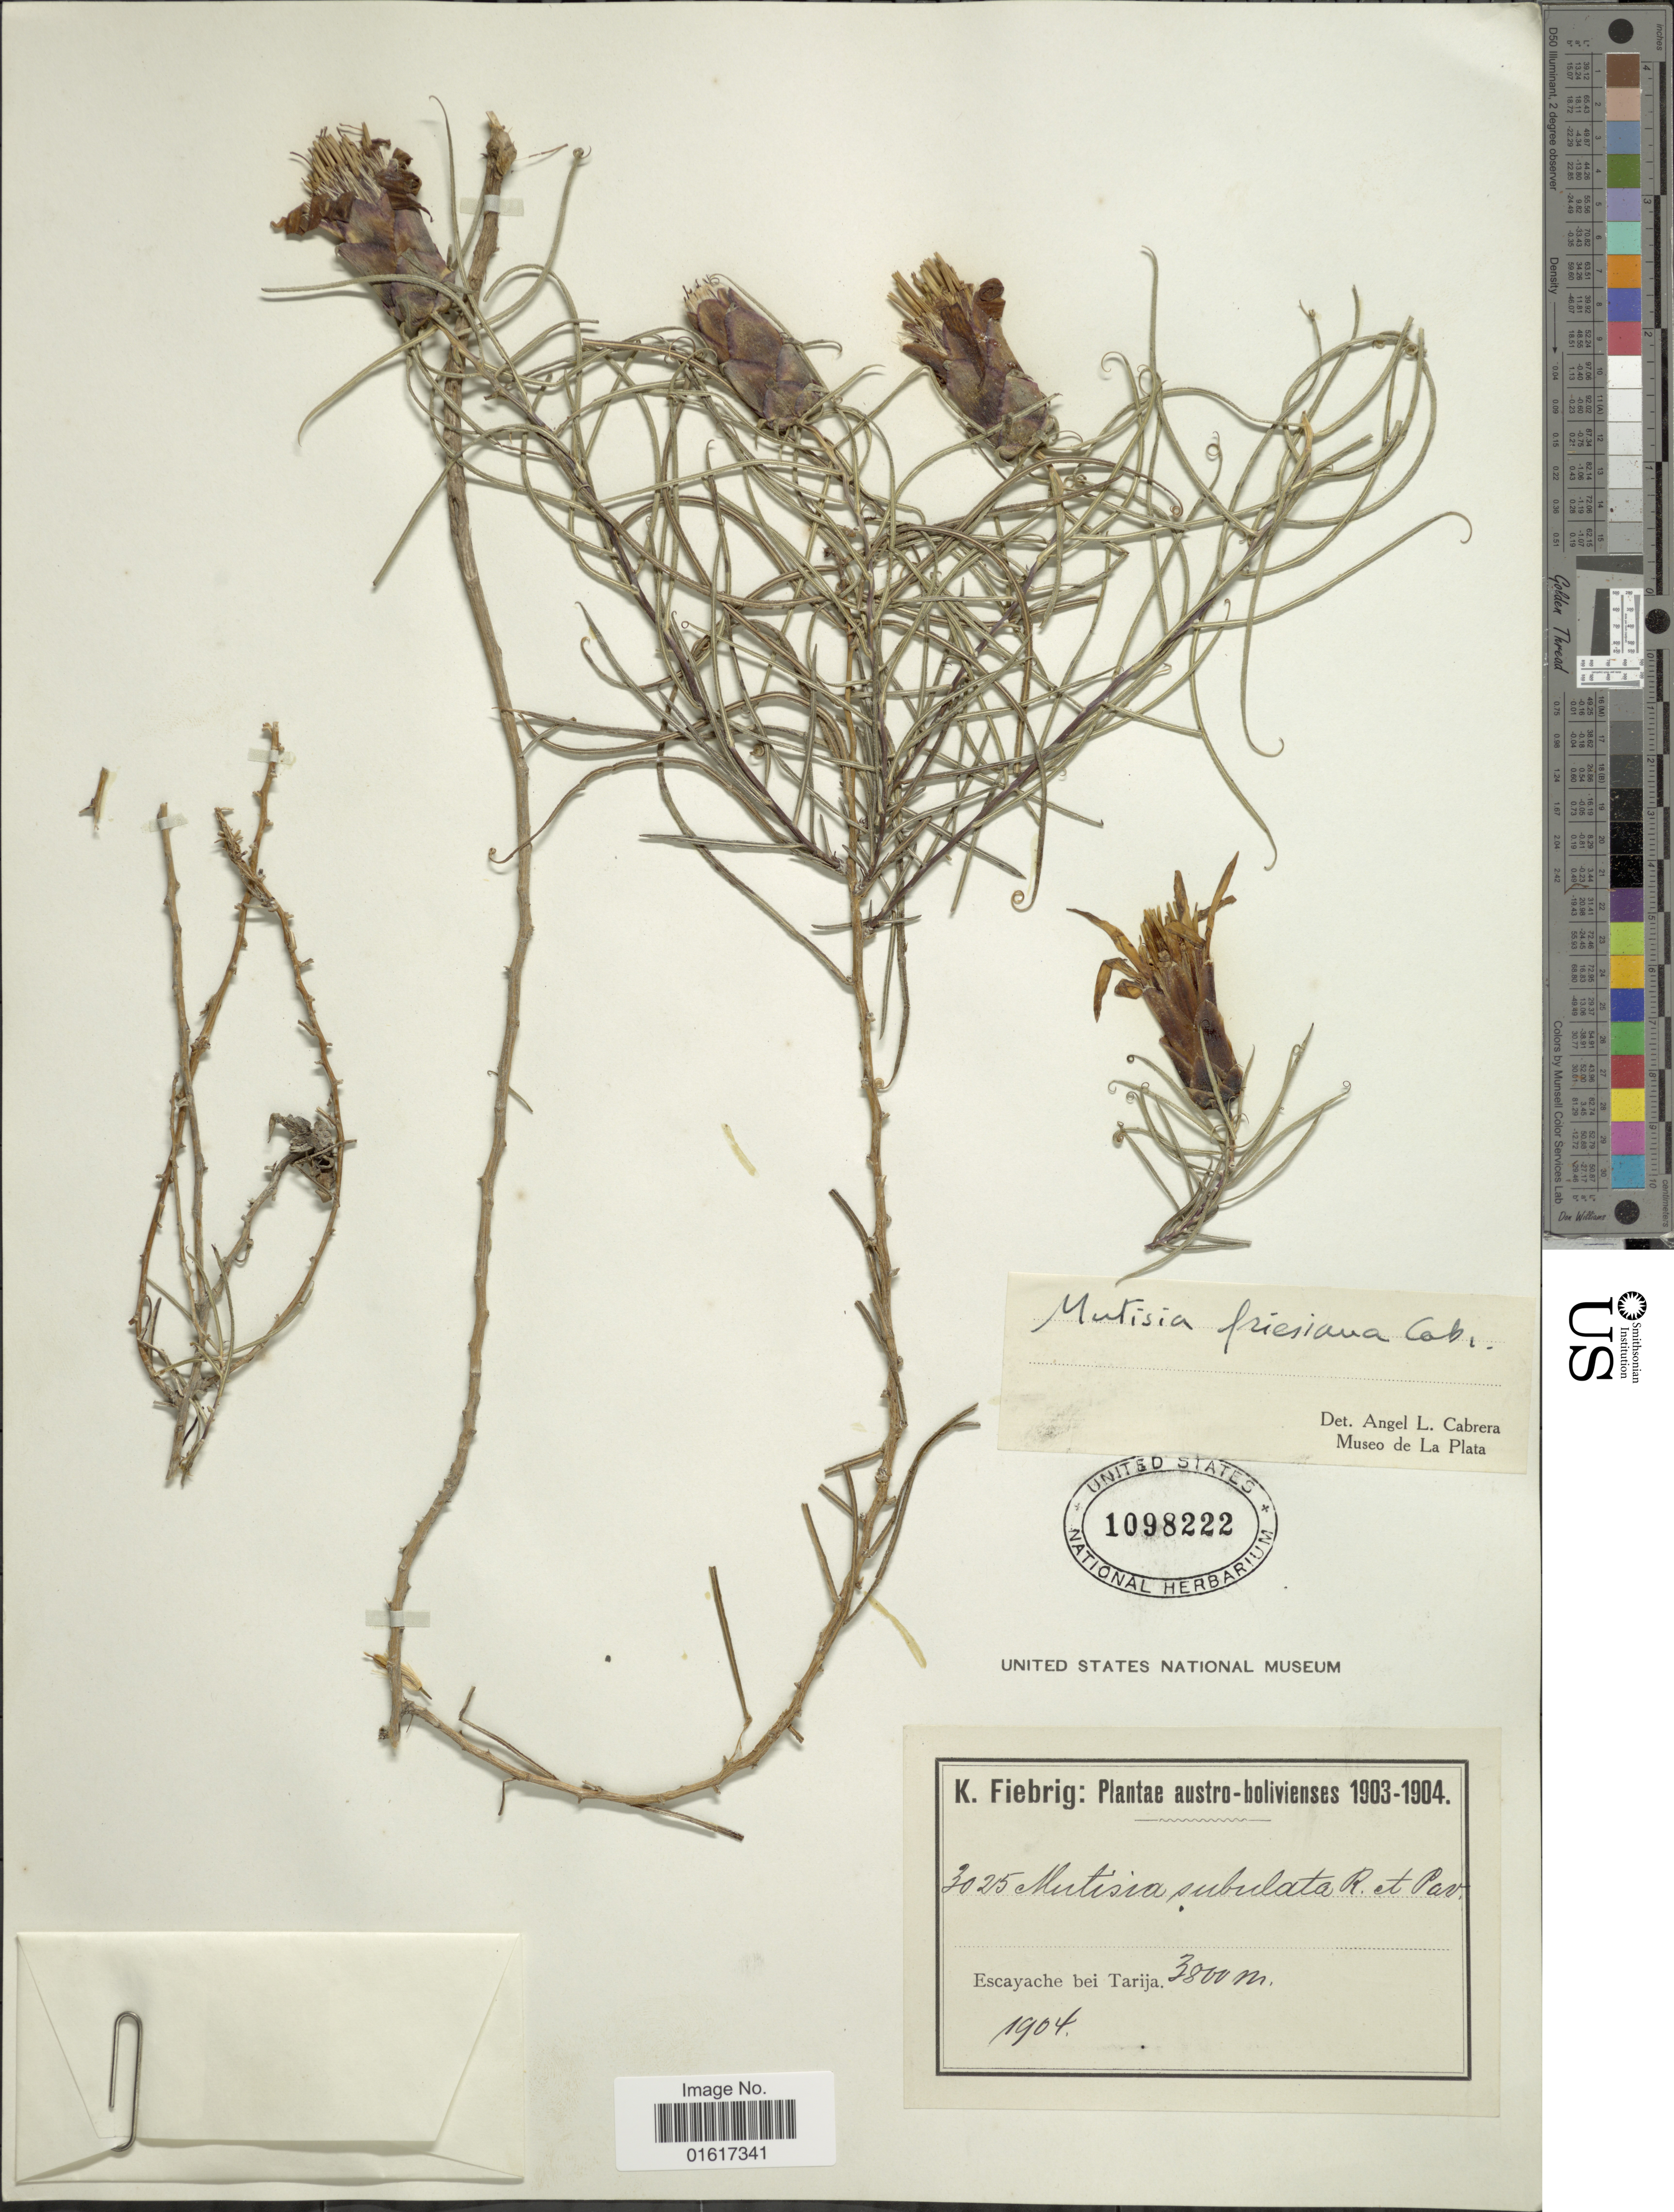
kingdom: Plantae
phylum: Tracheophyta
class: Magnoliopsida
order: Asterales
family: Asteraceae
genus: Mutisia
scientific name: Mutisia friesiana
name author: Cabrera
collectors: K. Fiebrig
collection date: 1904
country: Bolivia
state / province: Tarija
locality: Escayache bei Tarija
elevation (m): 3800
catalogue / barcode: US 1098222